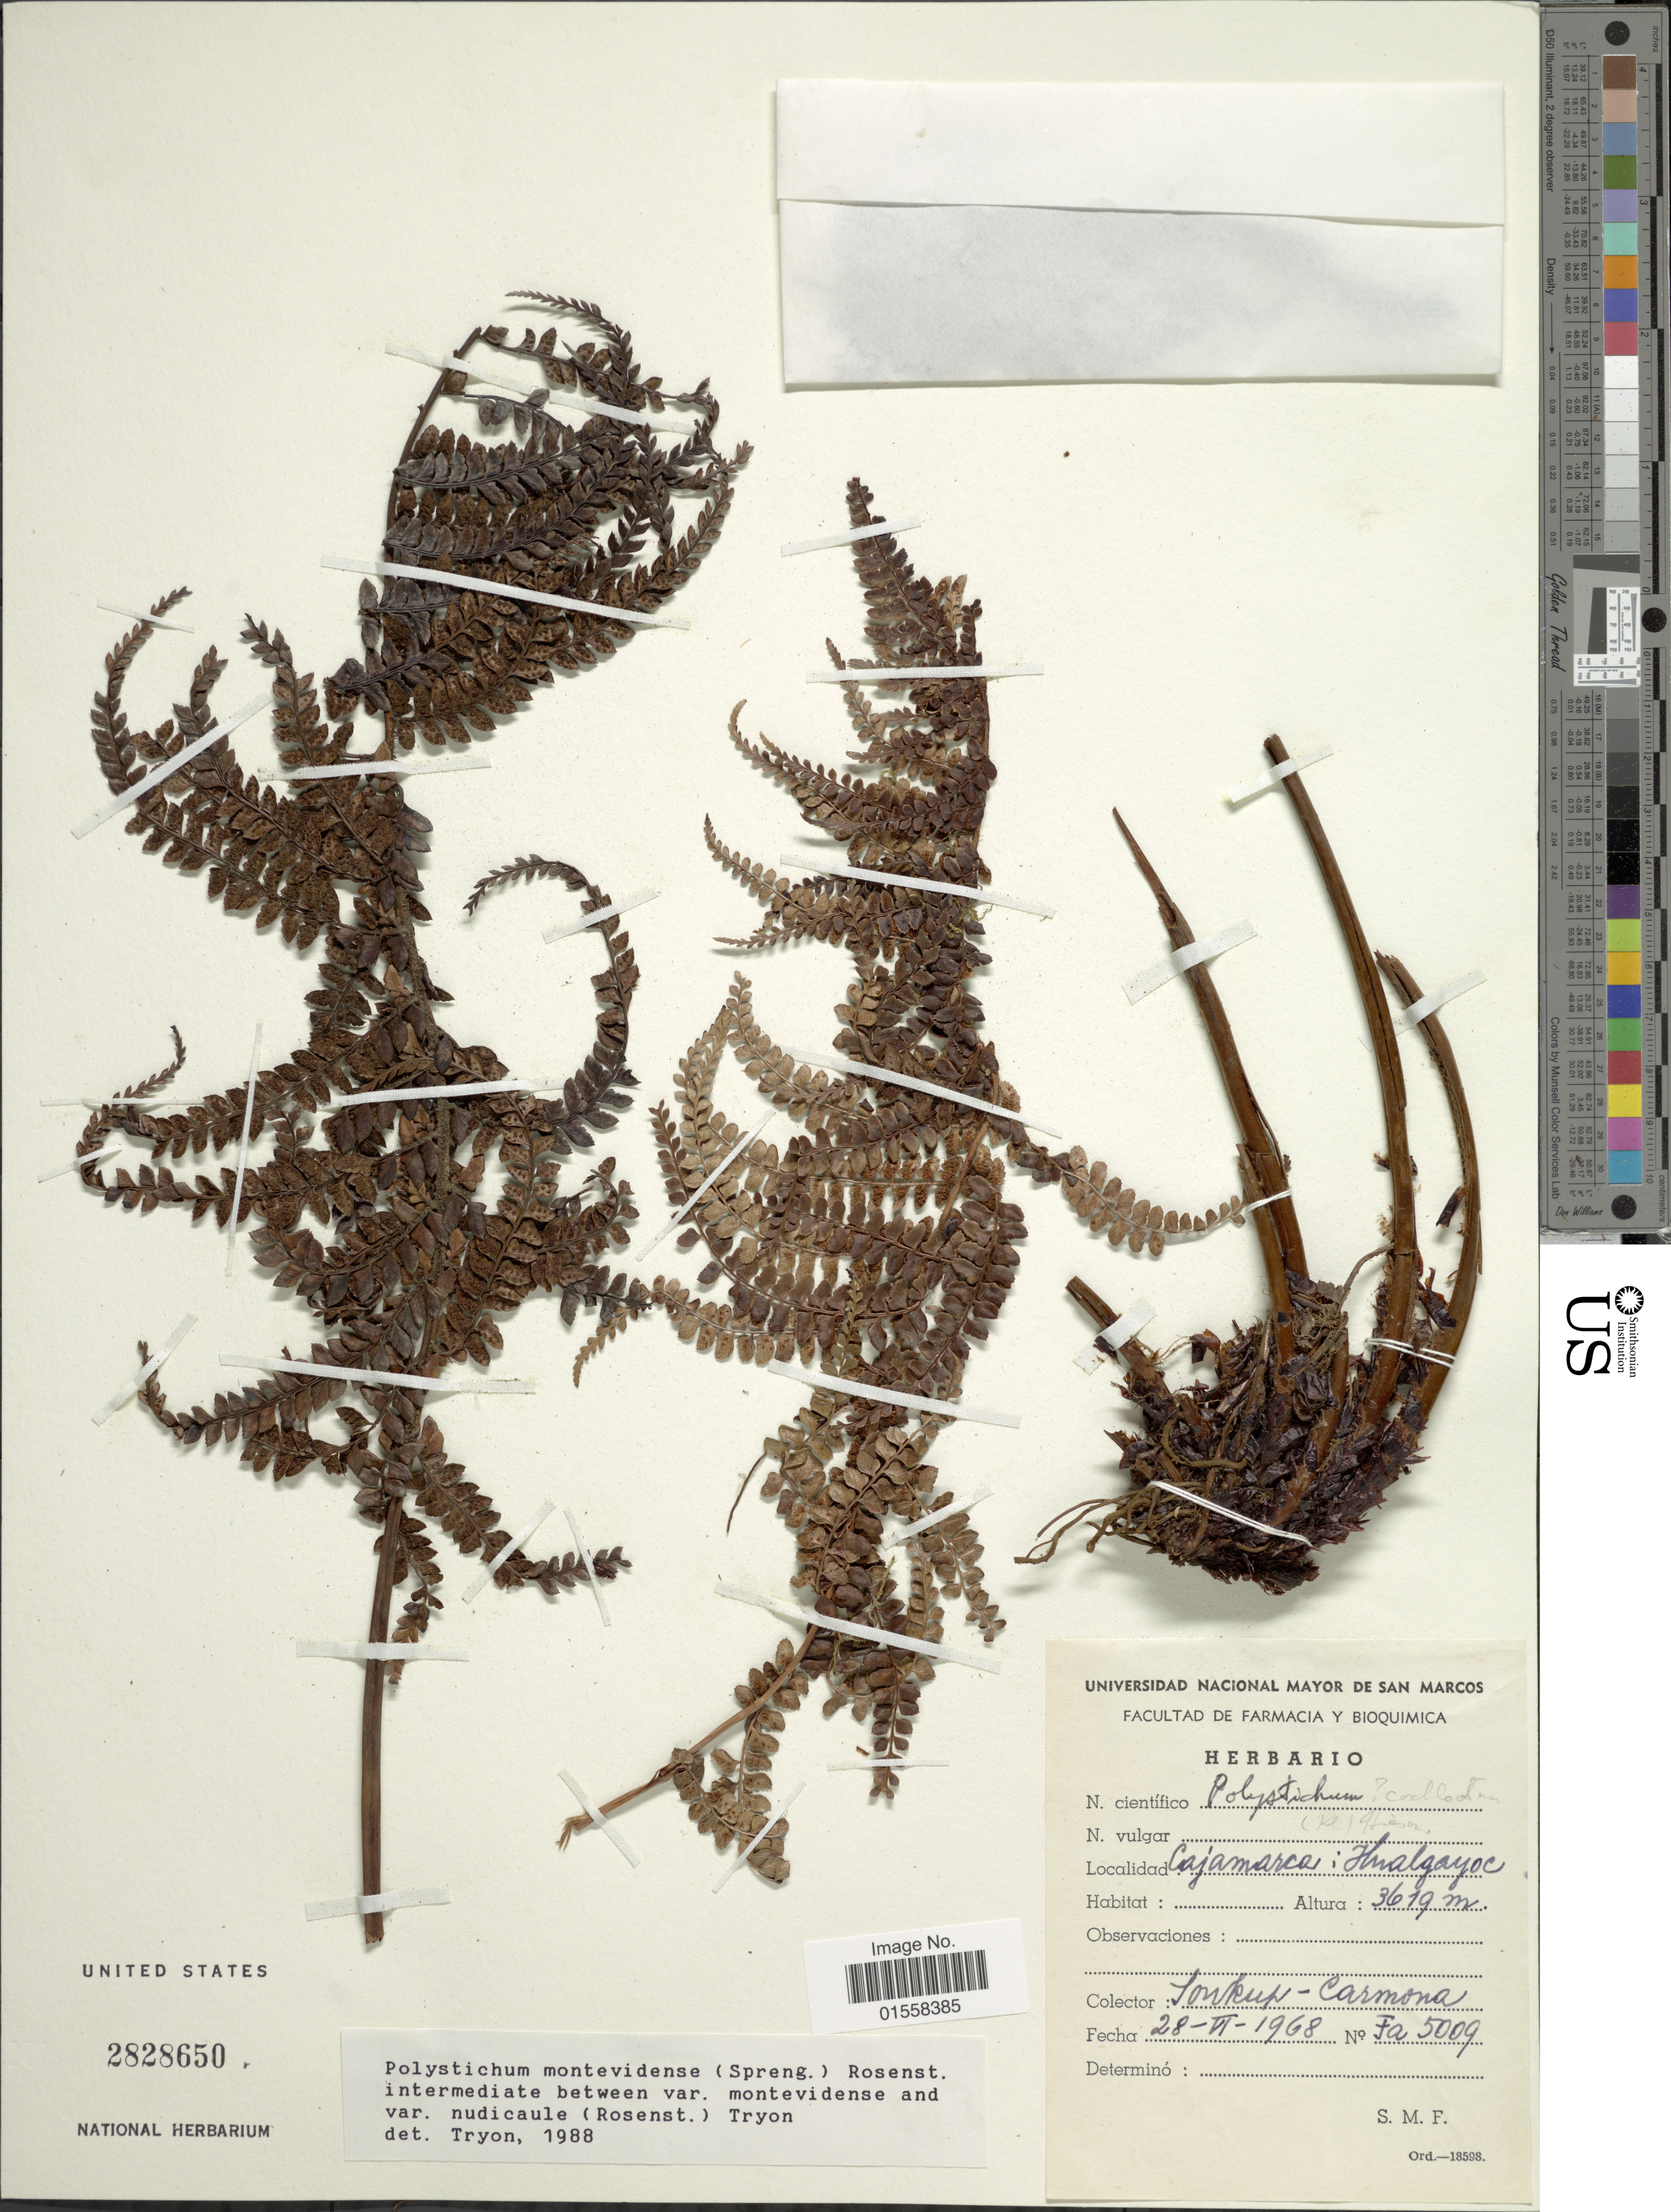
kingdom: Plantae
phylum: Tracheophyta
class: Polypodiopsida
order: Polypodiales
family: Dryopteridaceae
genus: Polystichum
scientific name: Polystichum montevidense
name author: (Spreng.) Rosenst.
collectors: Soukup-Carmona, --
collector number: Fa5009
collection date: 1968-06-28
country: Peru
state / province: Cajamarca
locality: Hualgayoc: Cajamarca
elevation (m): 3619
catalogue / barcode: US 2828650